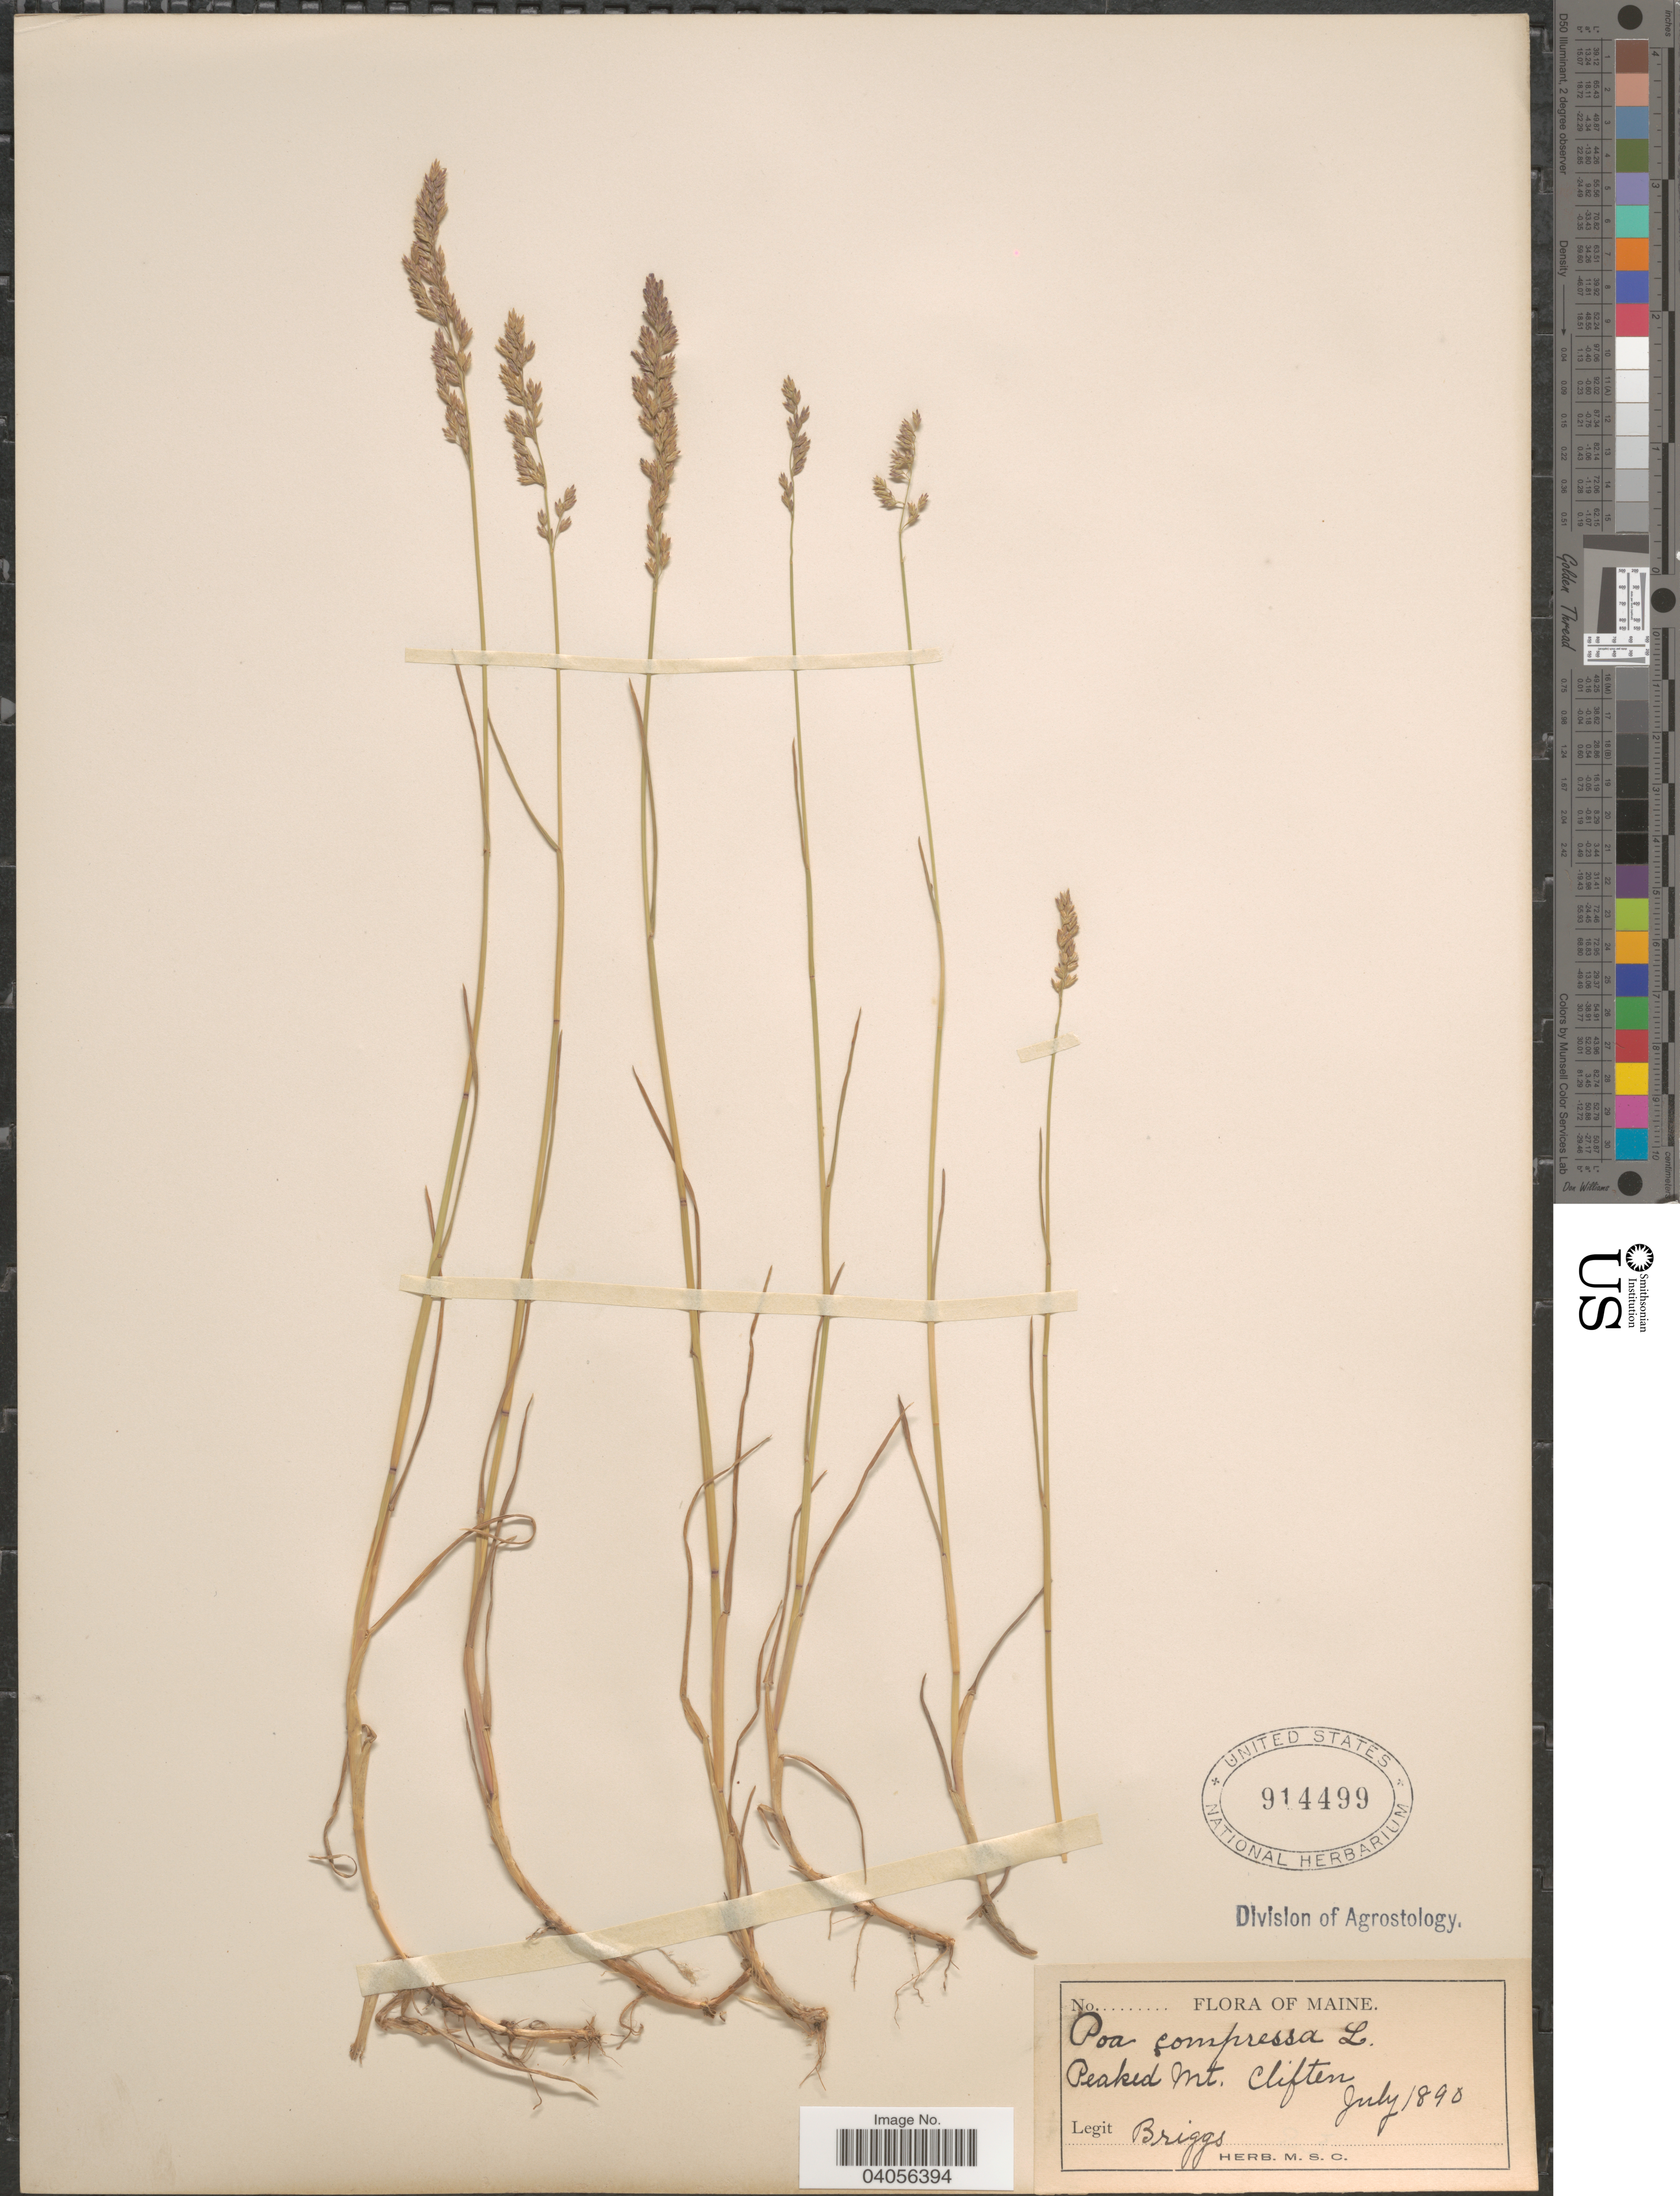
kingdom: Plantae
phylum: Tracheophyta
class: Liliopsida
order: Poales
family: Poaceae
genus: Poa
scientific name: Poa compressa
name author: L.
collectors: Briggs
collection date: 1890-07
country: United States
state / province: Maine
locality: Peaked Mt. Cliften.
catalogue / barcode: US 914499